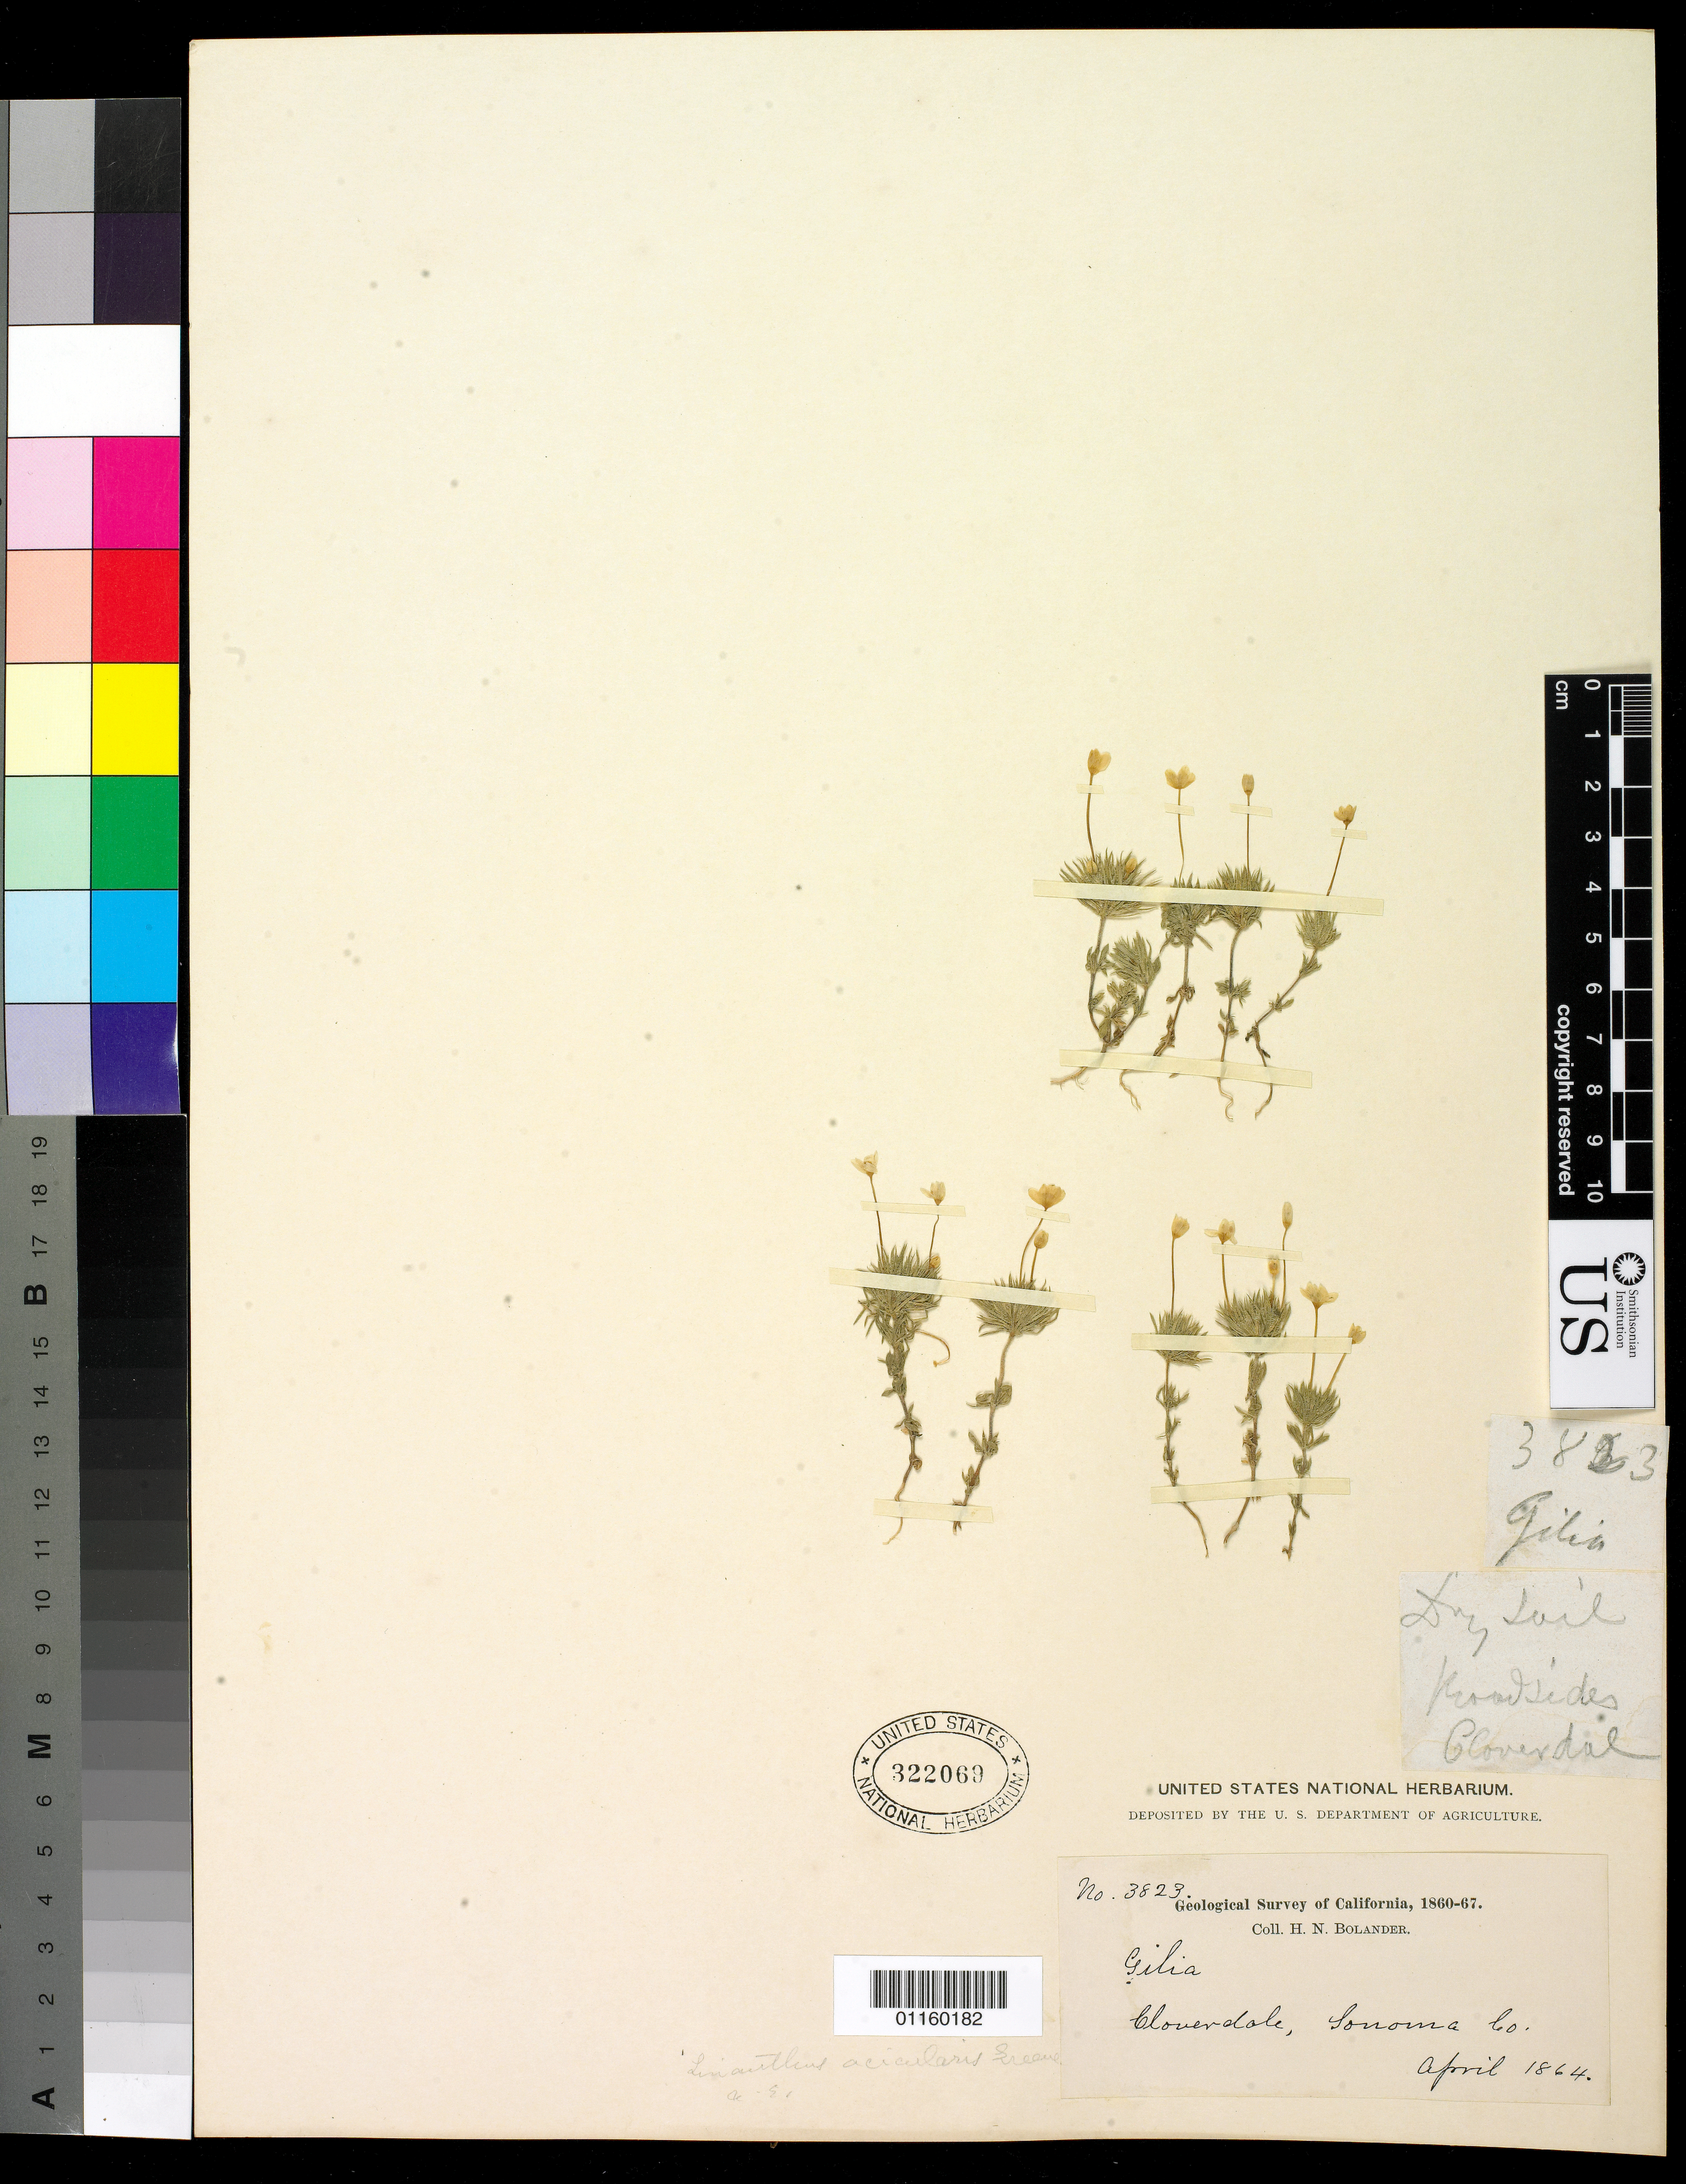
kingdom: Plantae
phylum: Tracheophyta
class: Magnoliopsida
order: Ericales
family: Polemoniaceae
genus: Leptosiphon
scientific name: Leptosiphon acicularis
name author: Jeps.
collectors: H. Bolander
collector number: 3823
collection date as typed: Apr 1864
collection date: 1864-04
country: United States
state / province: California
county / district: Sonoma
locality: Cloverdale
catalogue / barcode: US 322069